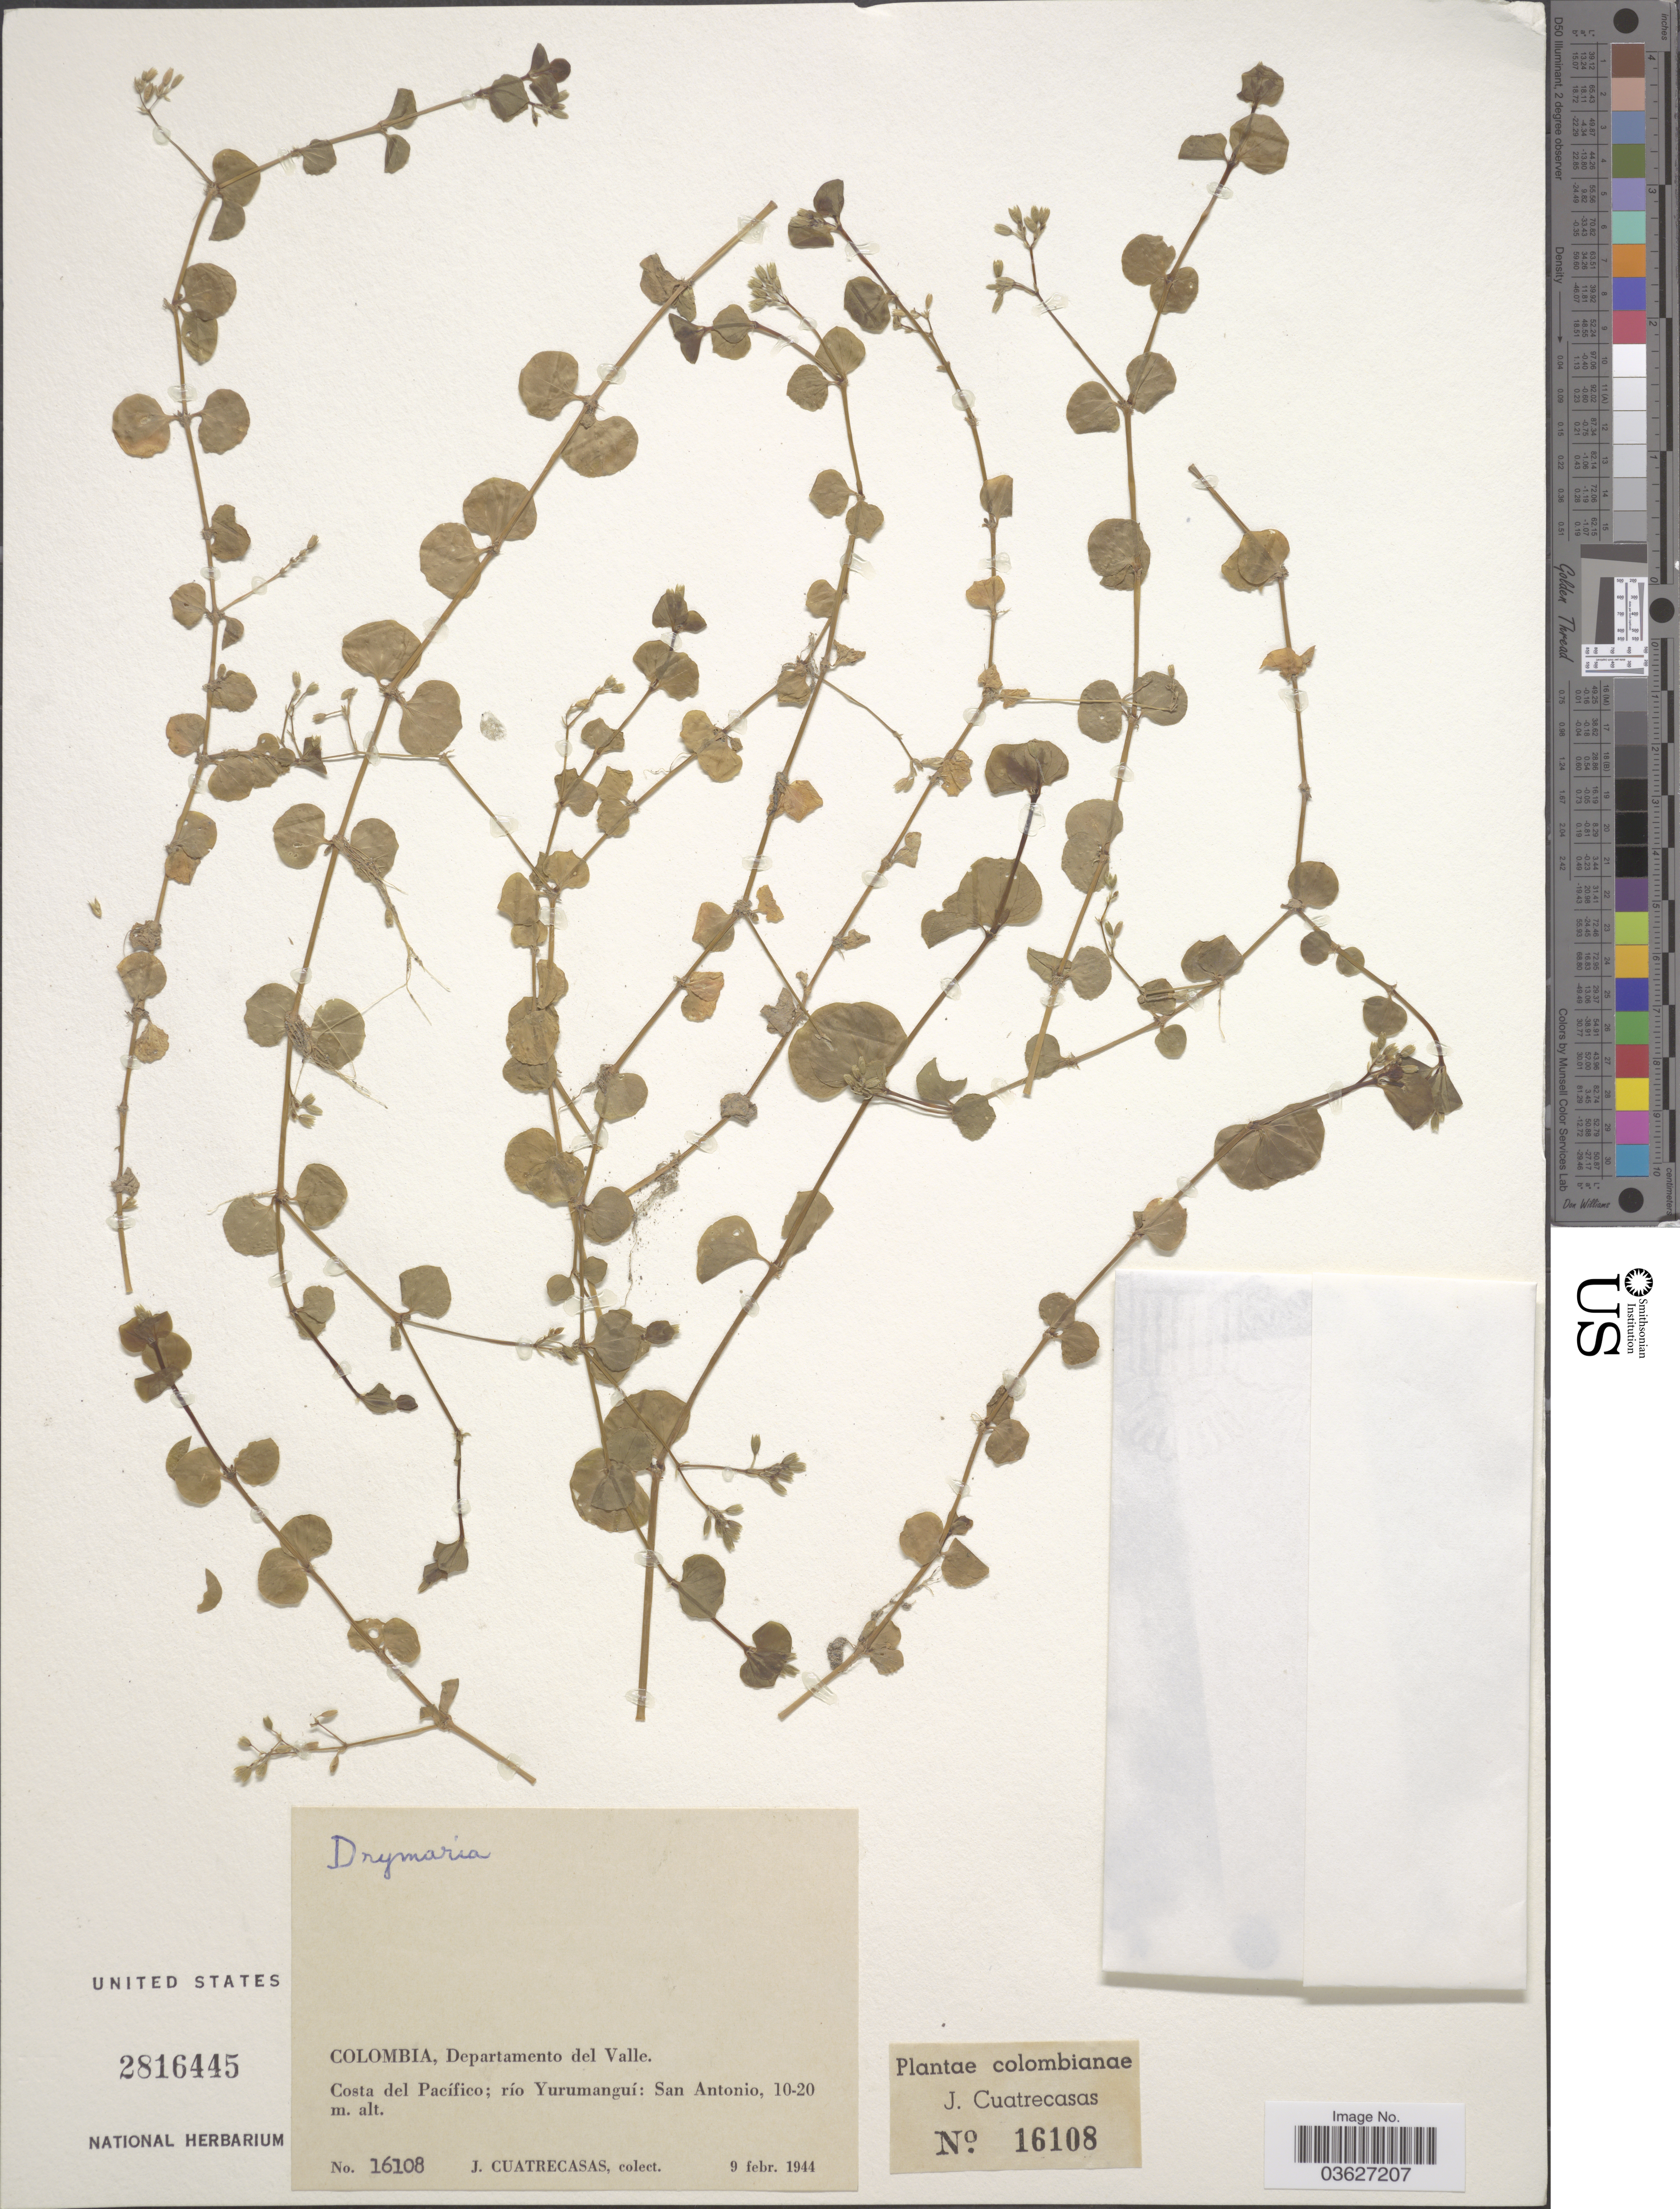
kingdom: Plantae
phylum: Tracheophyta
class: Magnoliopsida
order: Caryophyllales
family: Caryophyllaceae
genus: Drymaria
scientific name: Drymaria sp.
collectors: J. Cuatrecasas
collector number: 16108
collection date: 1944-02-09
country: Colombia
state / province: Valle del Cauca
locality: Departamento del Valle. Costa del Pacífico; río Yurumanguí: San Antonio.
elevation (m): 10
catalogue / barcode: US 2816445